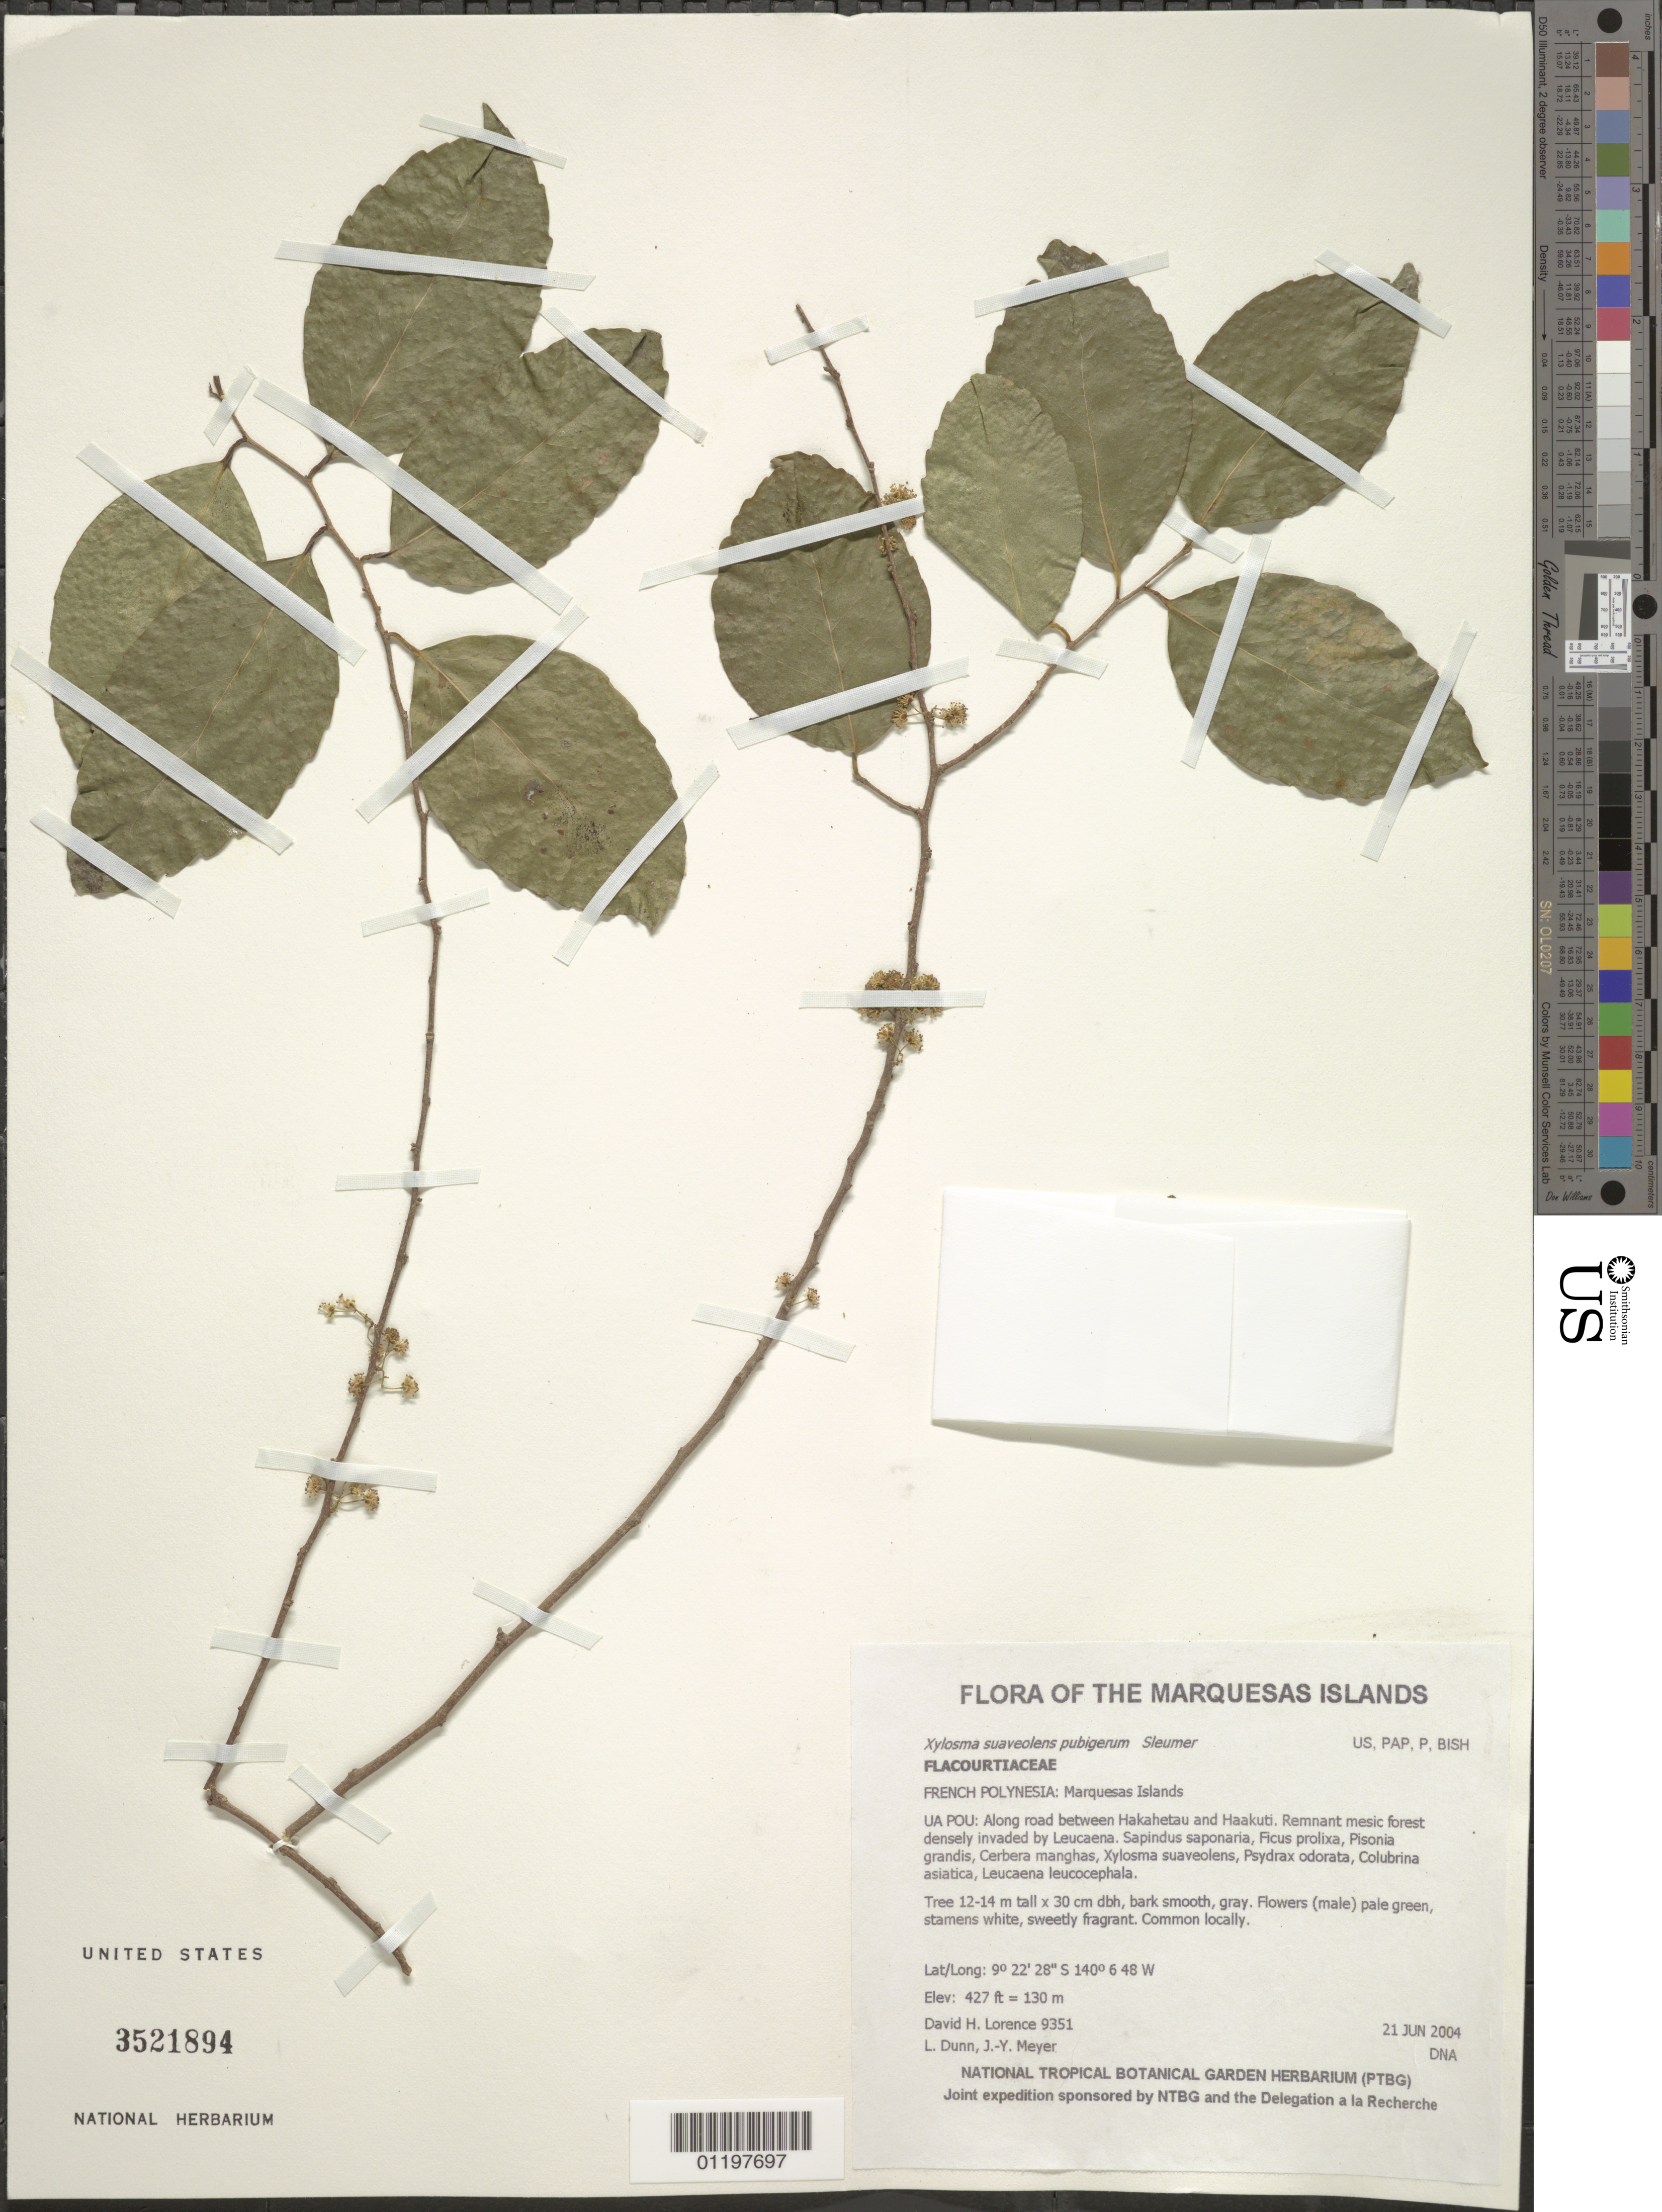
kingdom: Plantae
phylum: Tracheophyta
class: Magnoliopsida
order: Malpighiales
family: Salicaceae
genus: Xylosma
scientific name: Xylosma suaveolens subsp. pubigera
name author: Sleumer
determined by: Lorence, David H., (PTBG), National Tropical Botanical Garden (UNITED STATES)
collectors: D. Lorence, L. Dunn & J.-Y. Meyer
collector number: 9351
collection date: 2004-06-21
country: French Polynesia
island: Ua Pou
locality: Along road between Hakahetau and Haakuti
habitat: Remnant mesic forest densely invaded by Leucaena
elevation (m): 130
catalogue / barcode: US 3521894